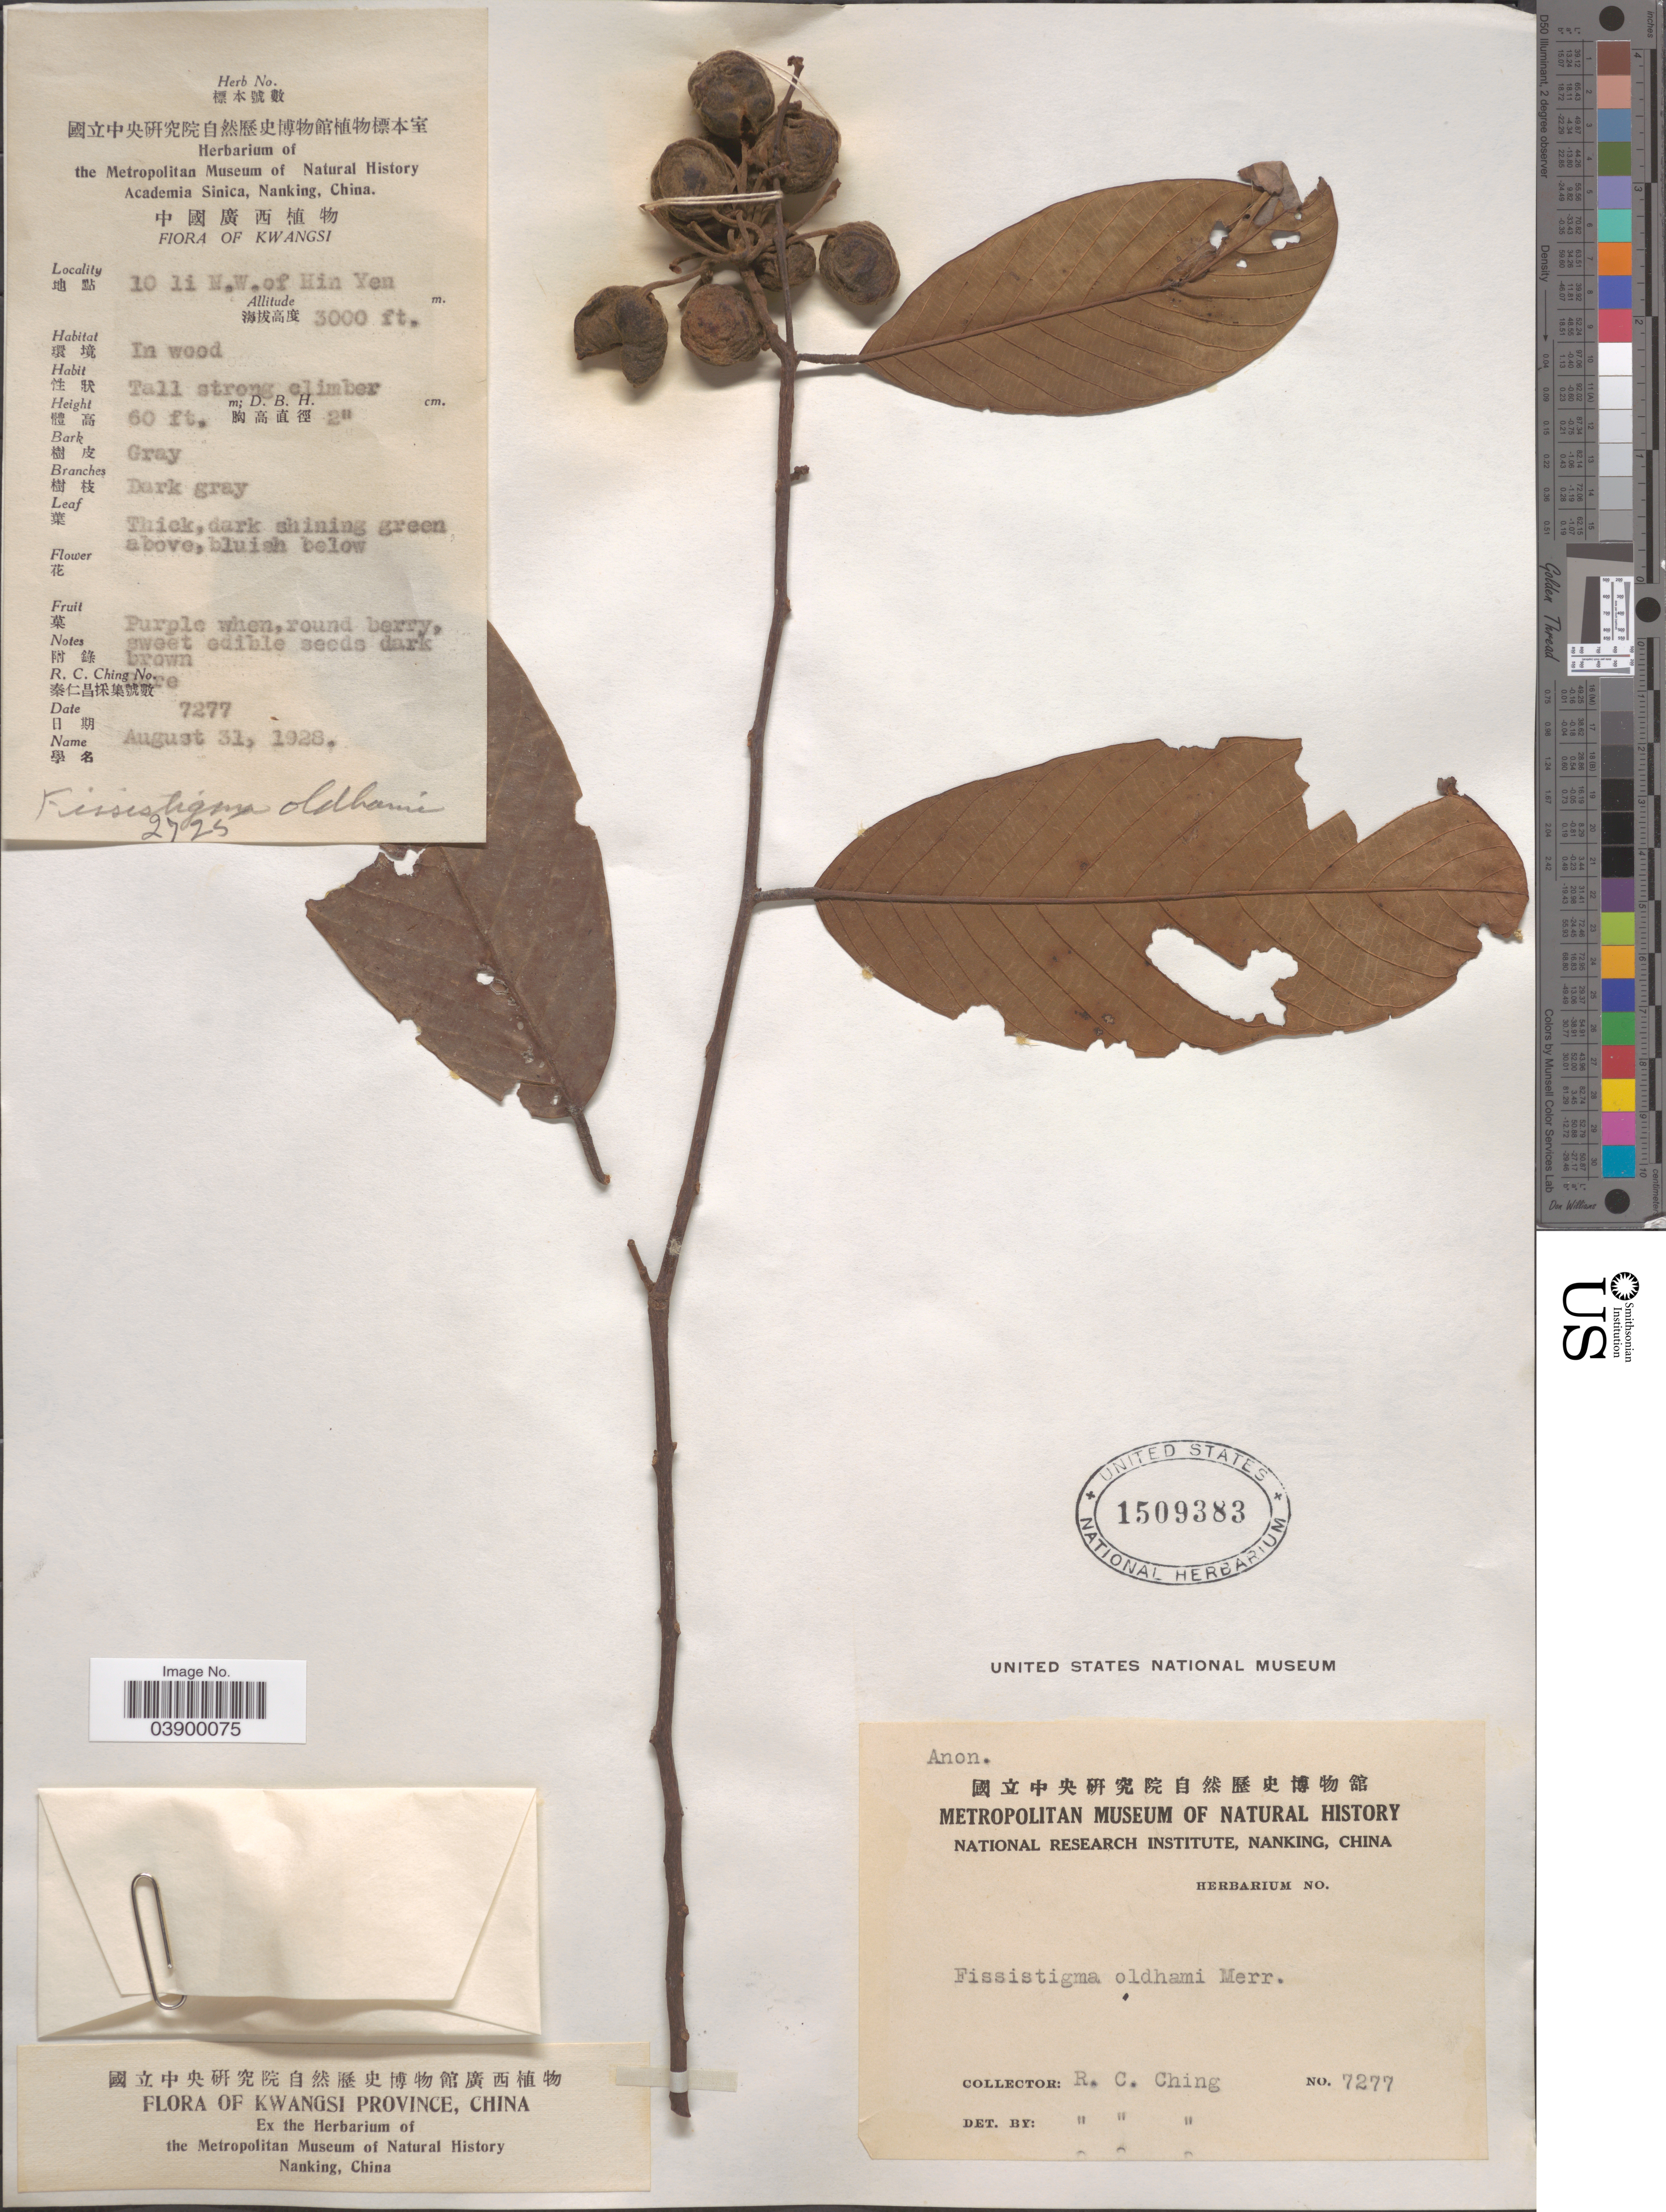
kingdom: Plantae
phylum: Tracheophyta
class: Magnoliopsida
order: Magnoliales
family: Annonaceae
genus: Fissistigma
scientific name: Fissistigma oldhamii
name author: (Hemsl.) Merr.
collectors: R. C. Ching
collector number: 7277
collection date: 1928-08-31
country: China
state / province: Guangxi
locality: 10 li N.W. of Hin Yen. Kwangsi Province.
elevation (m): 914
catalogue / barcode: US 1509383